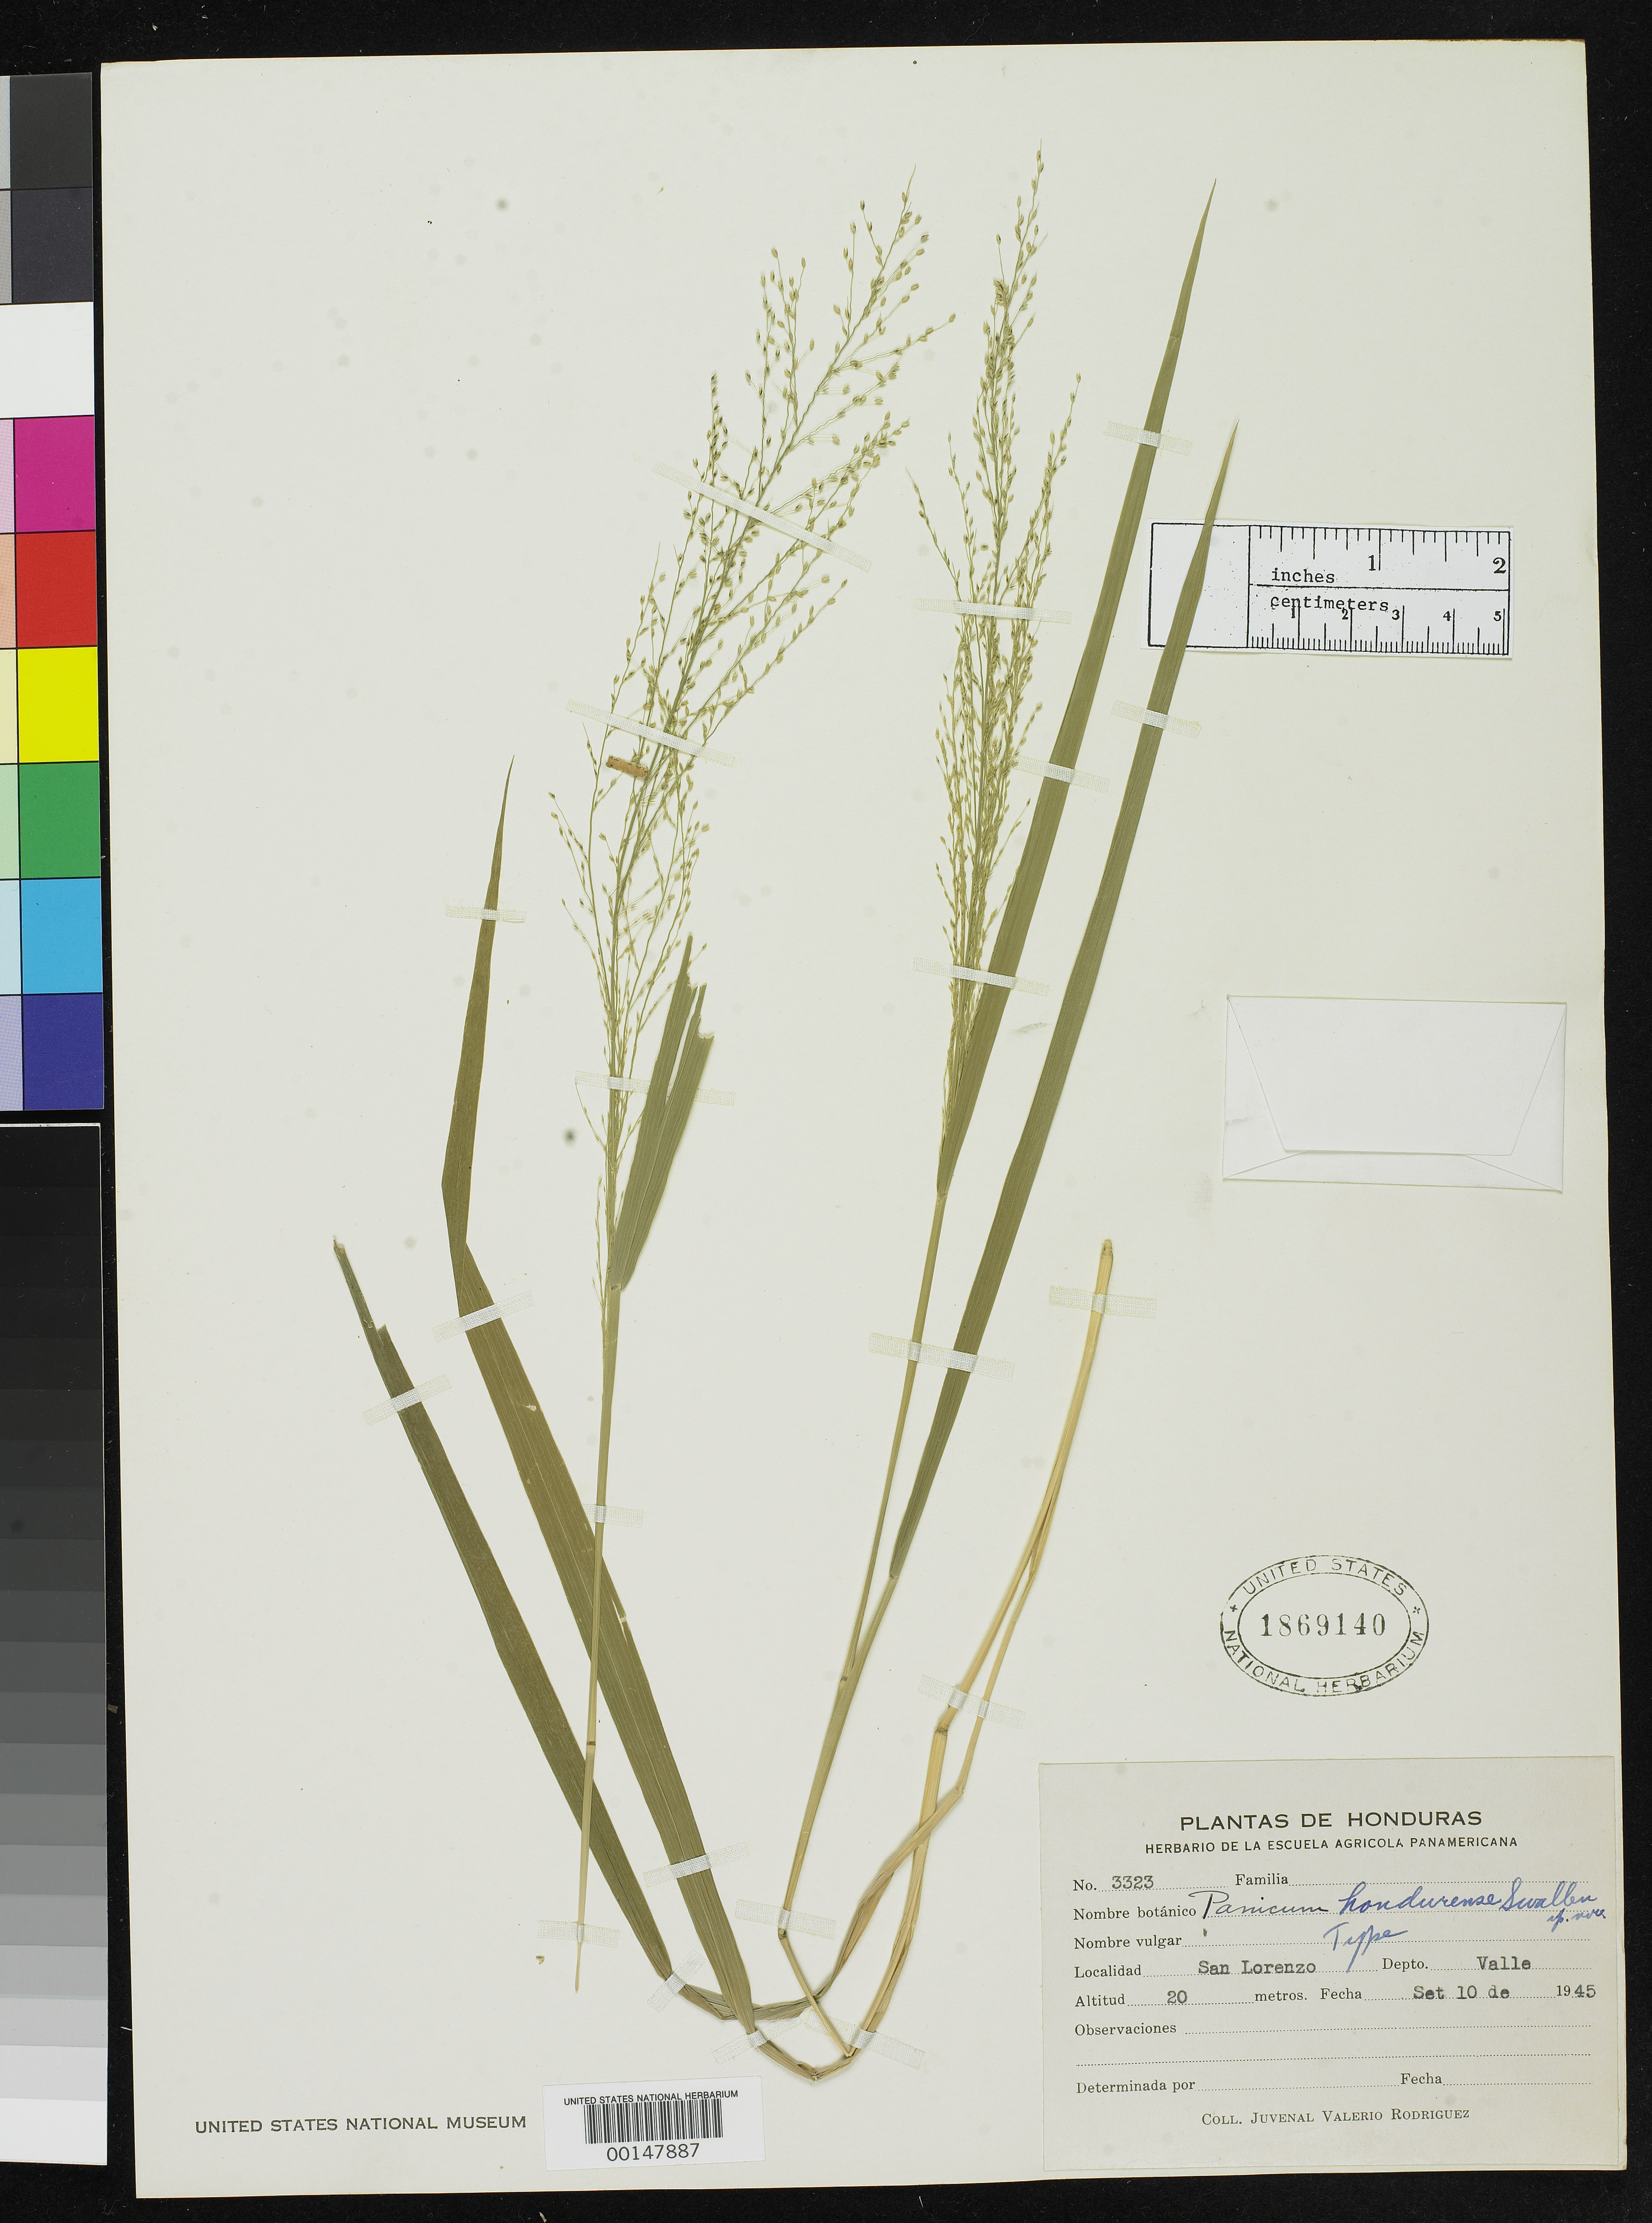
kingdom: Plantae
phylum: Tracheophyta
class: Liliopsida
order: Poales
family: Poaceae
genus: Panicum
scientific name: Panicum hondurense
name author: Swallen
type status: Holotype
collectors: J. Valerio R.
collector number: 3323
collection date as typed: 10 Sep 1945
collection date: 1945-09-10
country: Honduras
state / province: Valle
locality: San Lorenzo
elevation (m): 20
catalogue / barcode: US 1869140